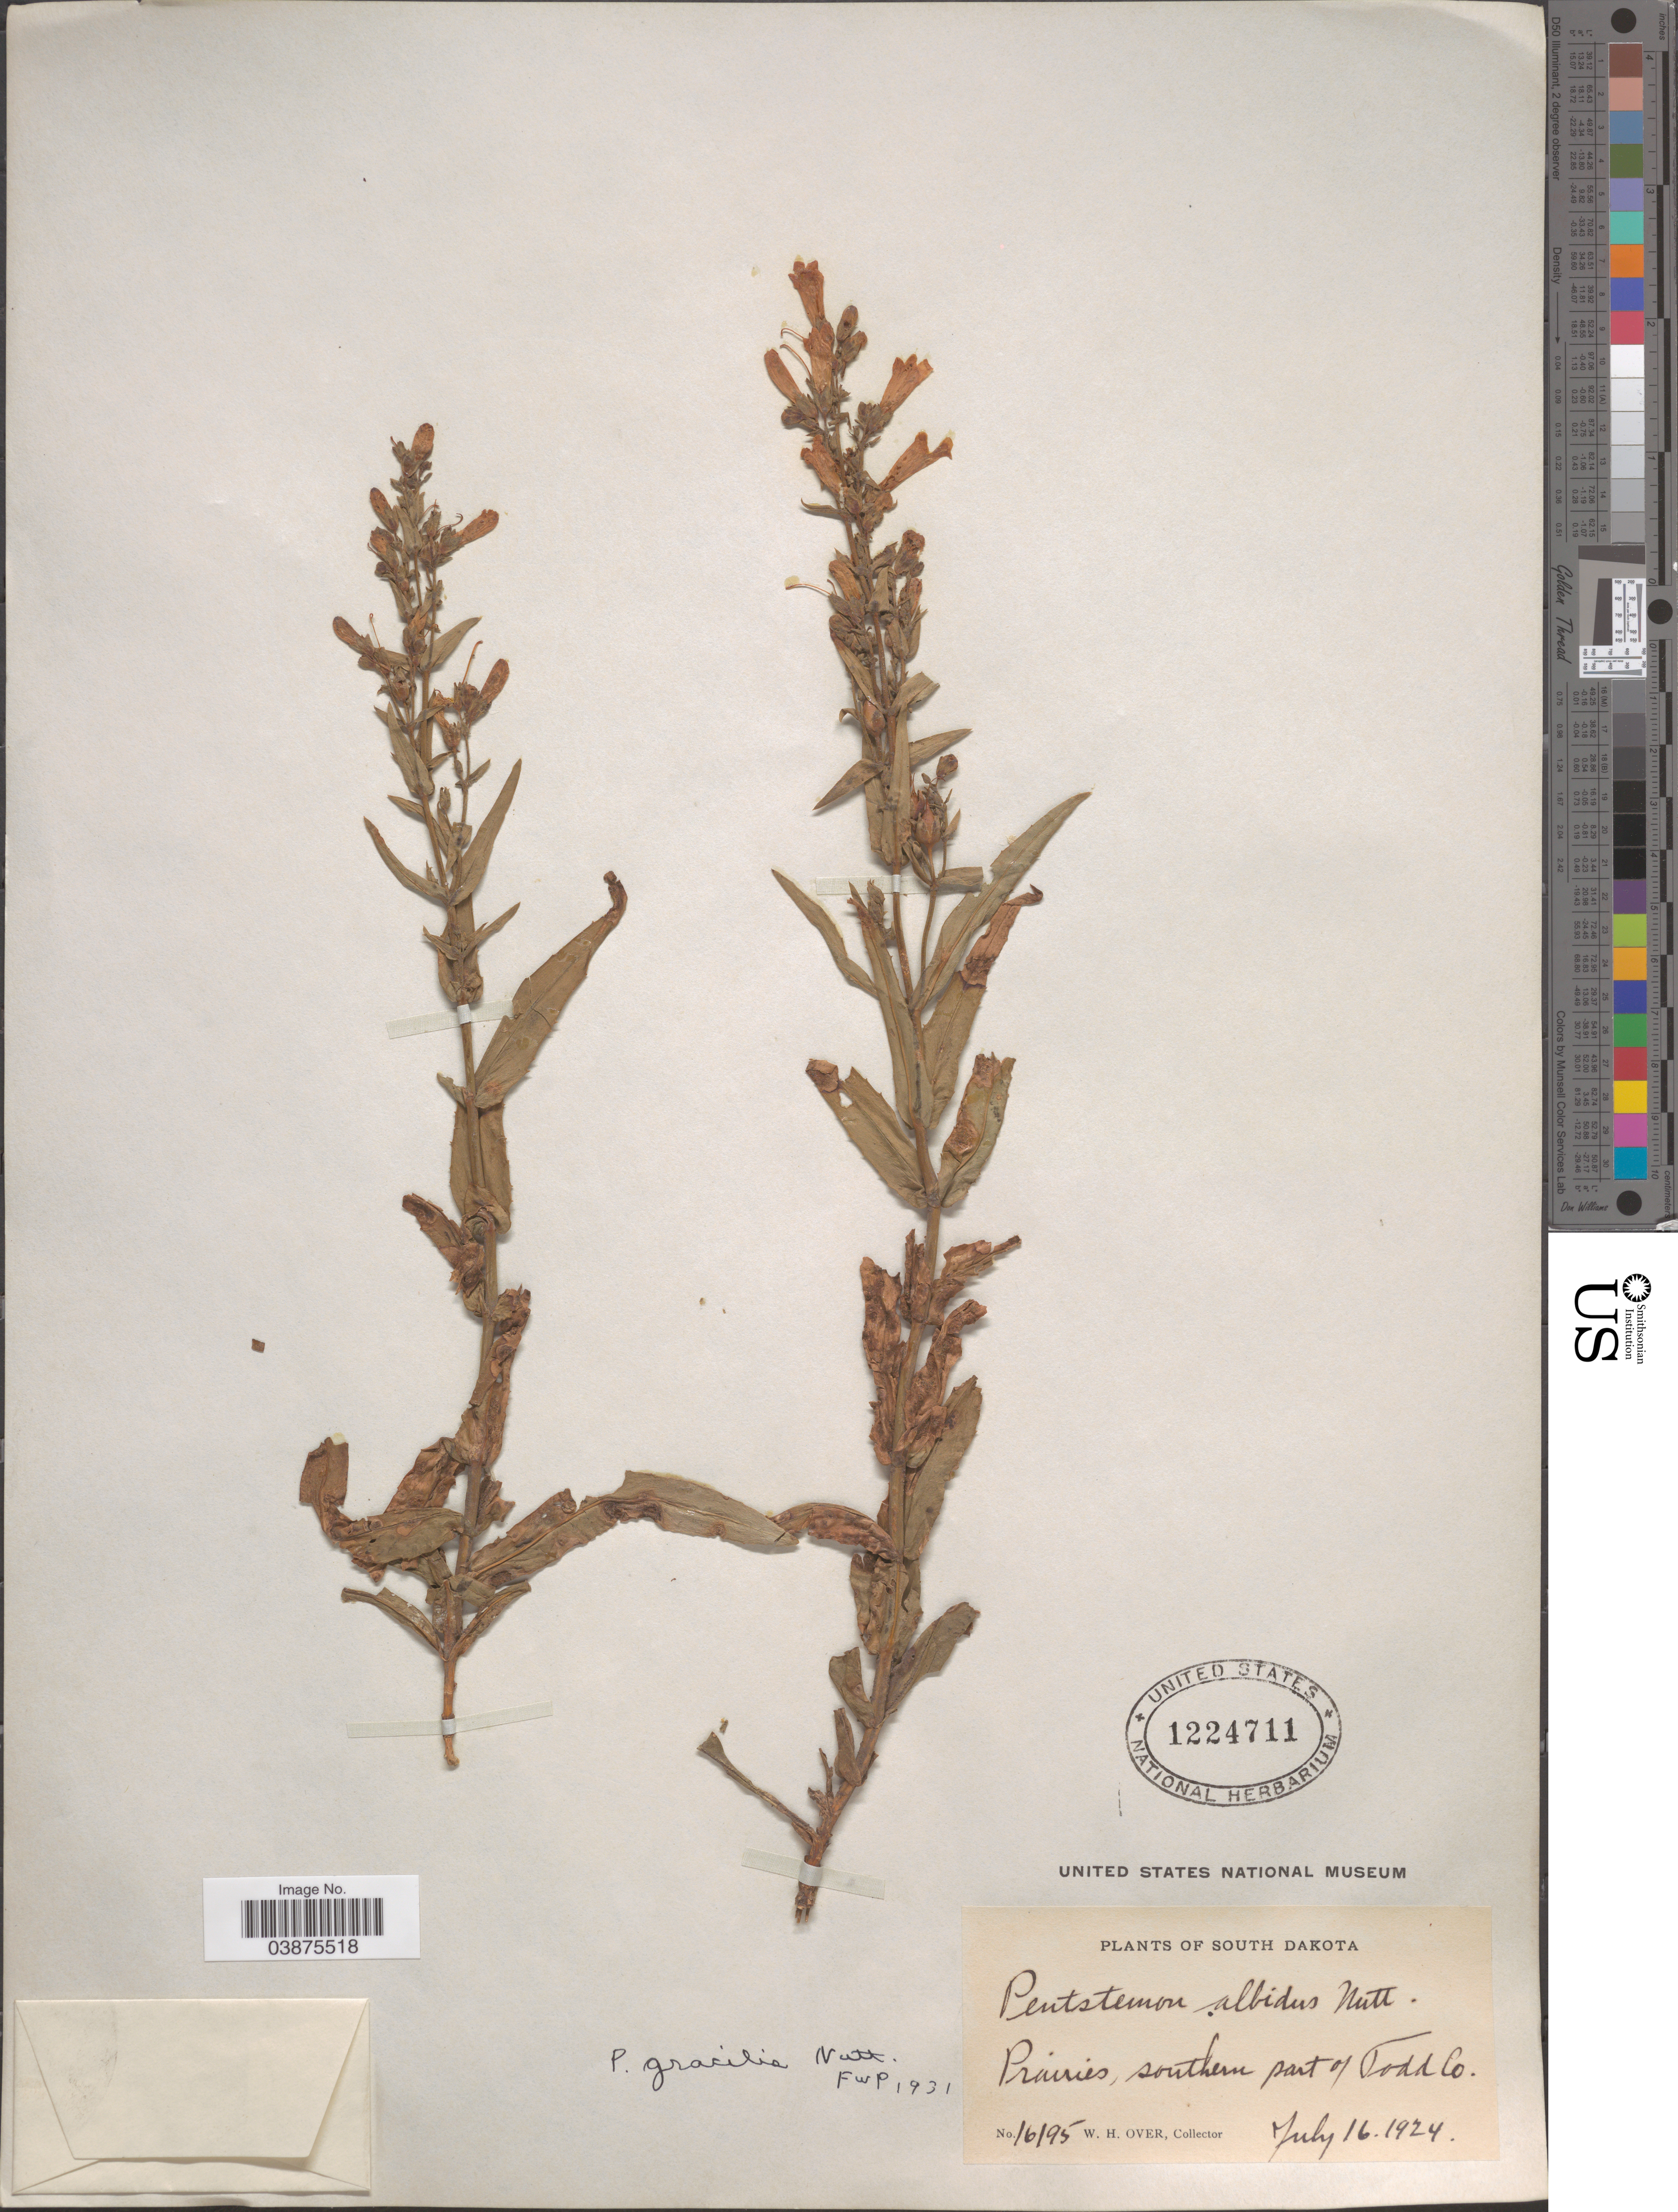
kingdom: Plantae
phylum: Tracheophyta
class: Magnoliopsida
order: Lamiales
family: Plantaginaceae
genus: Penstemon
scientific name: Penstemon gracilis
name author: Nutt.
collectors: W. Over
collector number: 16195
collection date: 1924-07-16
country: United States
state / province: South Dakota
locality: Southern part of Todd Co.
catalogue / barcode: US 1224711